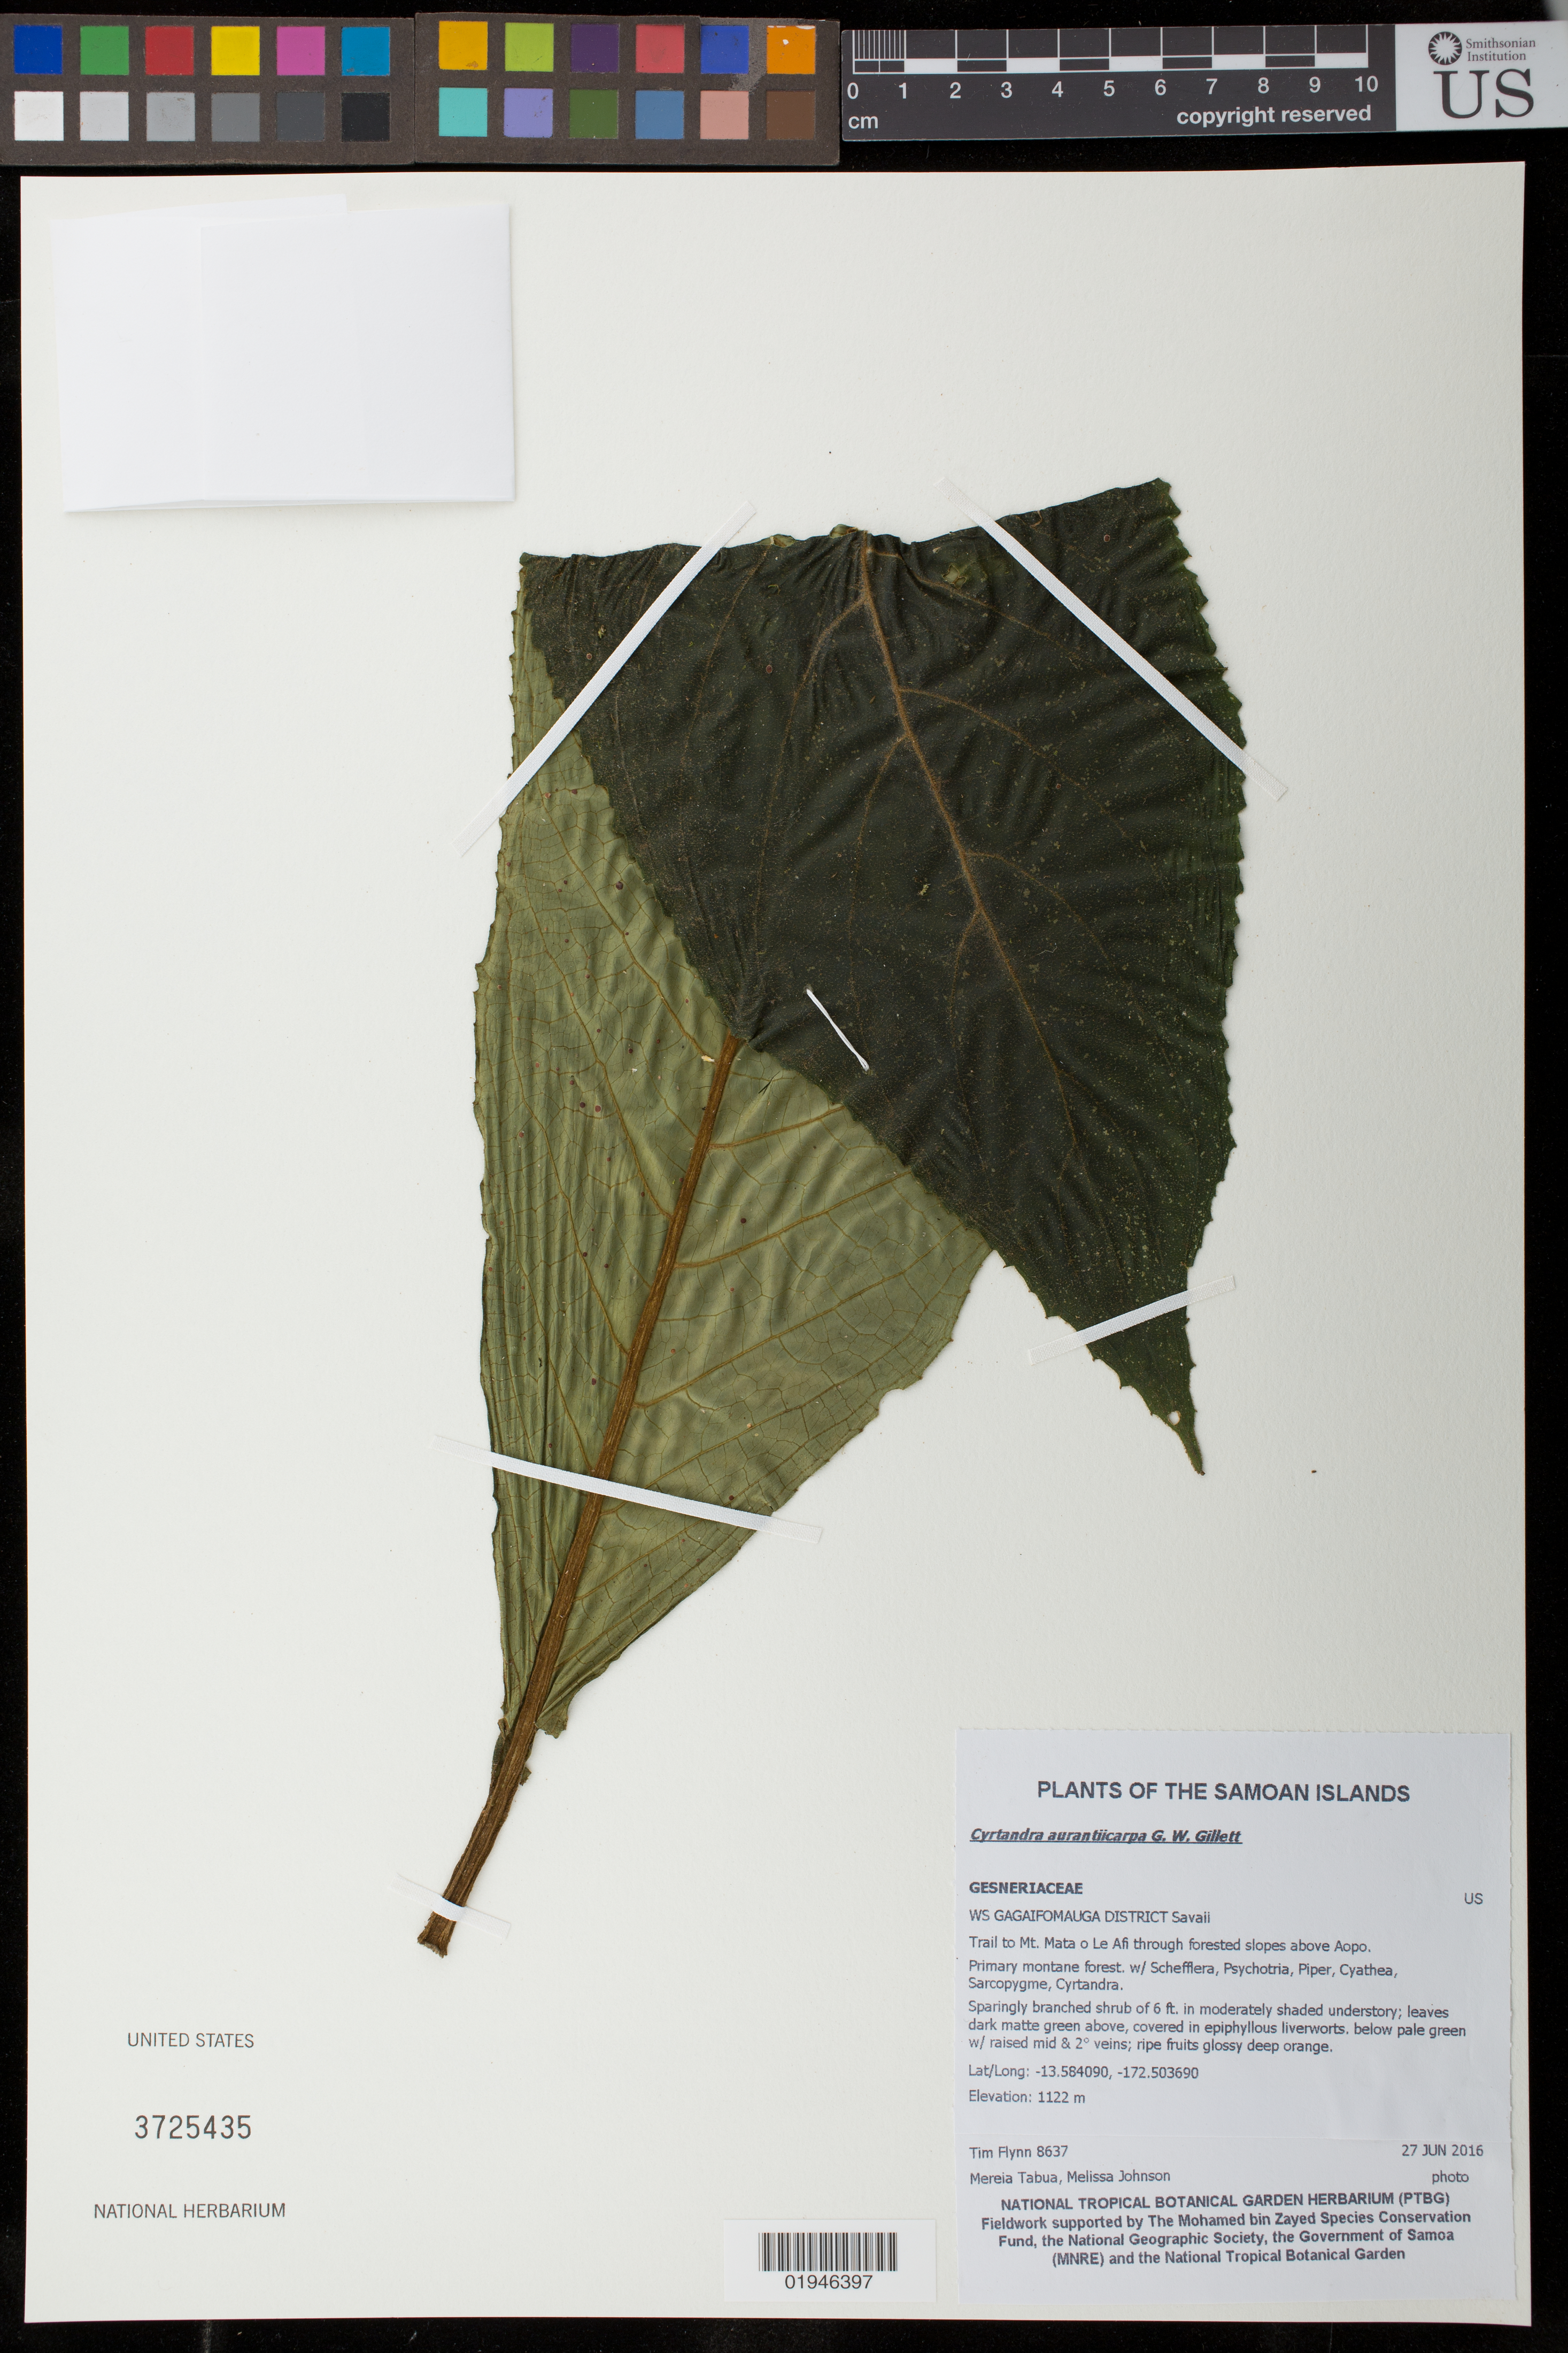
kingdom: Plantae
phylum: Tracheophyta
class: Magnoliopsida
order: Lamiales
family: Gesneriaceae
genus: Cyrtandra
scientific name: Cyrtandra aurantiicarpa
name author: Gillett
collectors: T. W. Flynn, M. Tabua & M. Johnson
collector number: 8637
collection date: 2016-06-27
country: Samoa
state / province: Gagaifomauga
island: Savai'i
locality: Trail to Mt. Mata o Le Afi, through forest slopes above Aopo.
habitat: Primary montane forest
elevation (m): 1122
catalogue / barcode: US 3725435